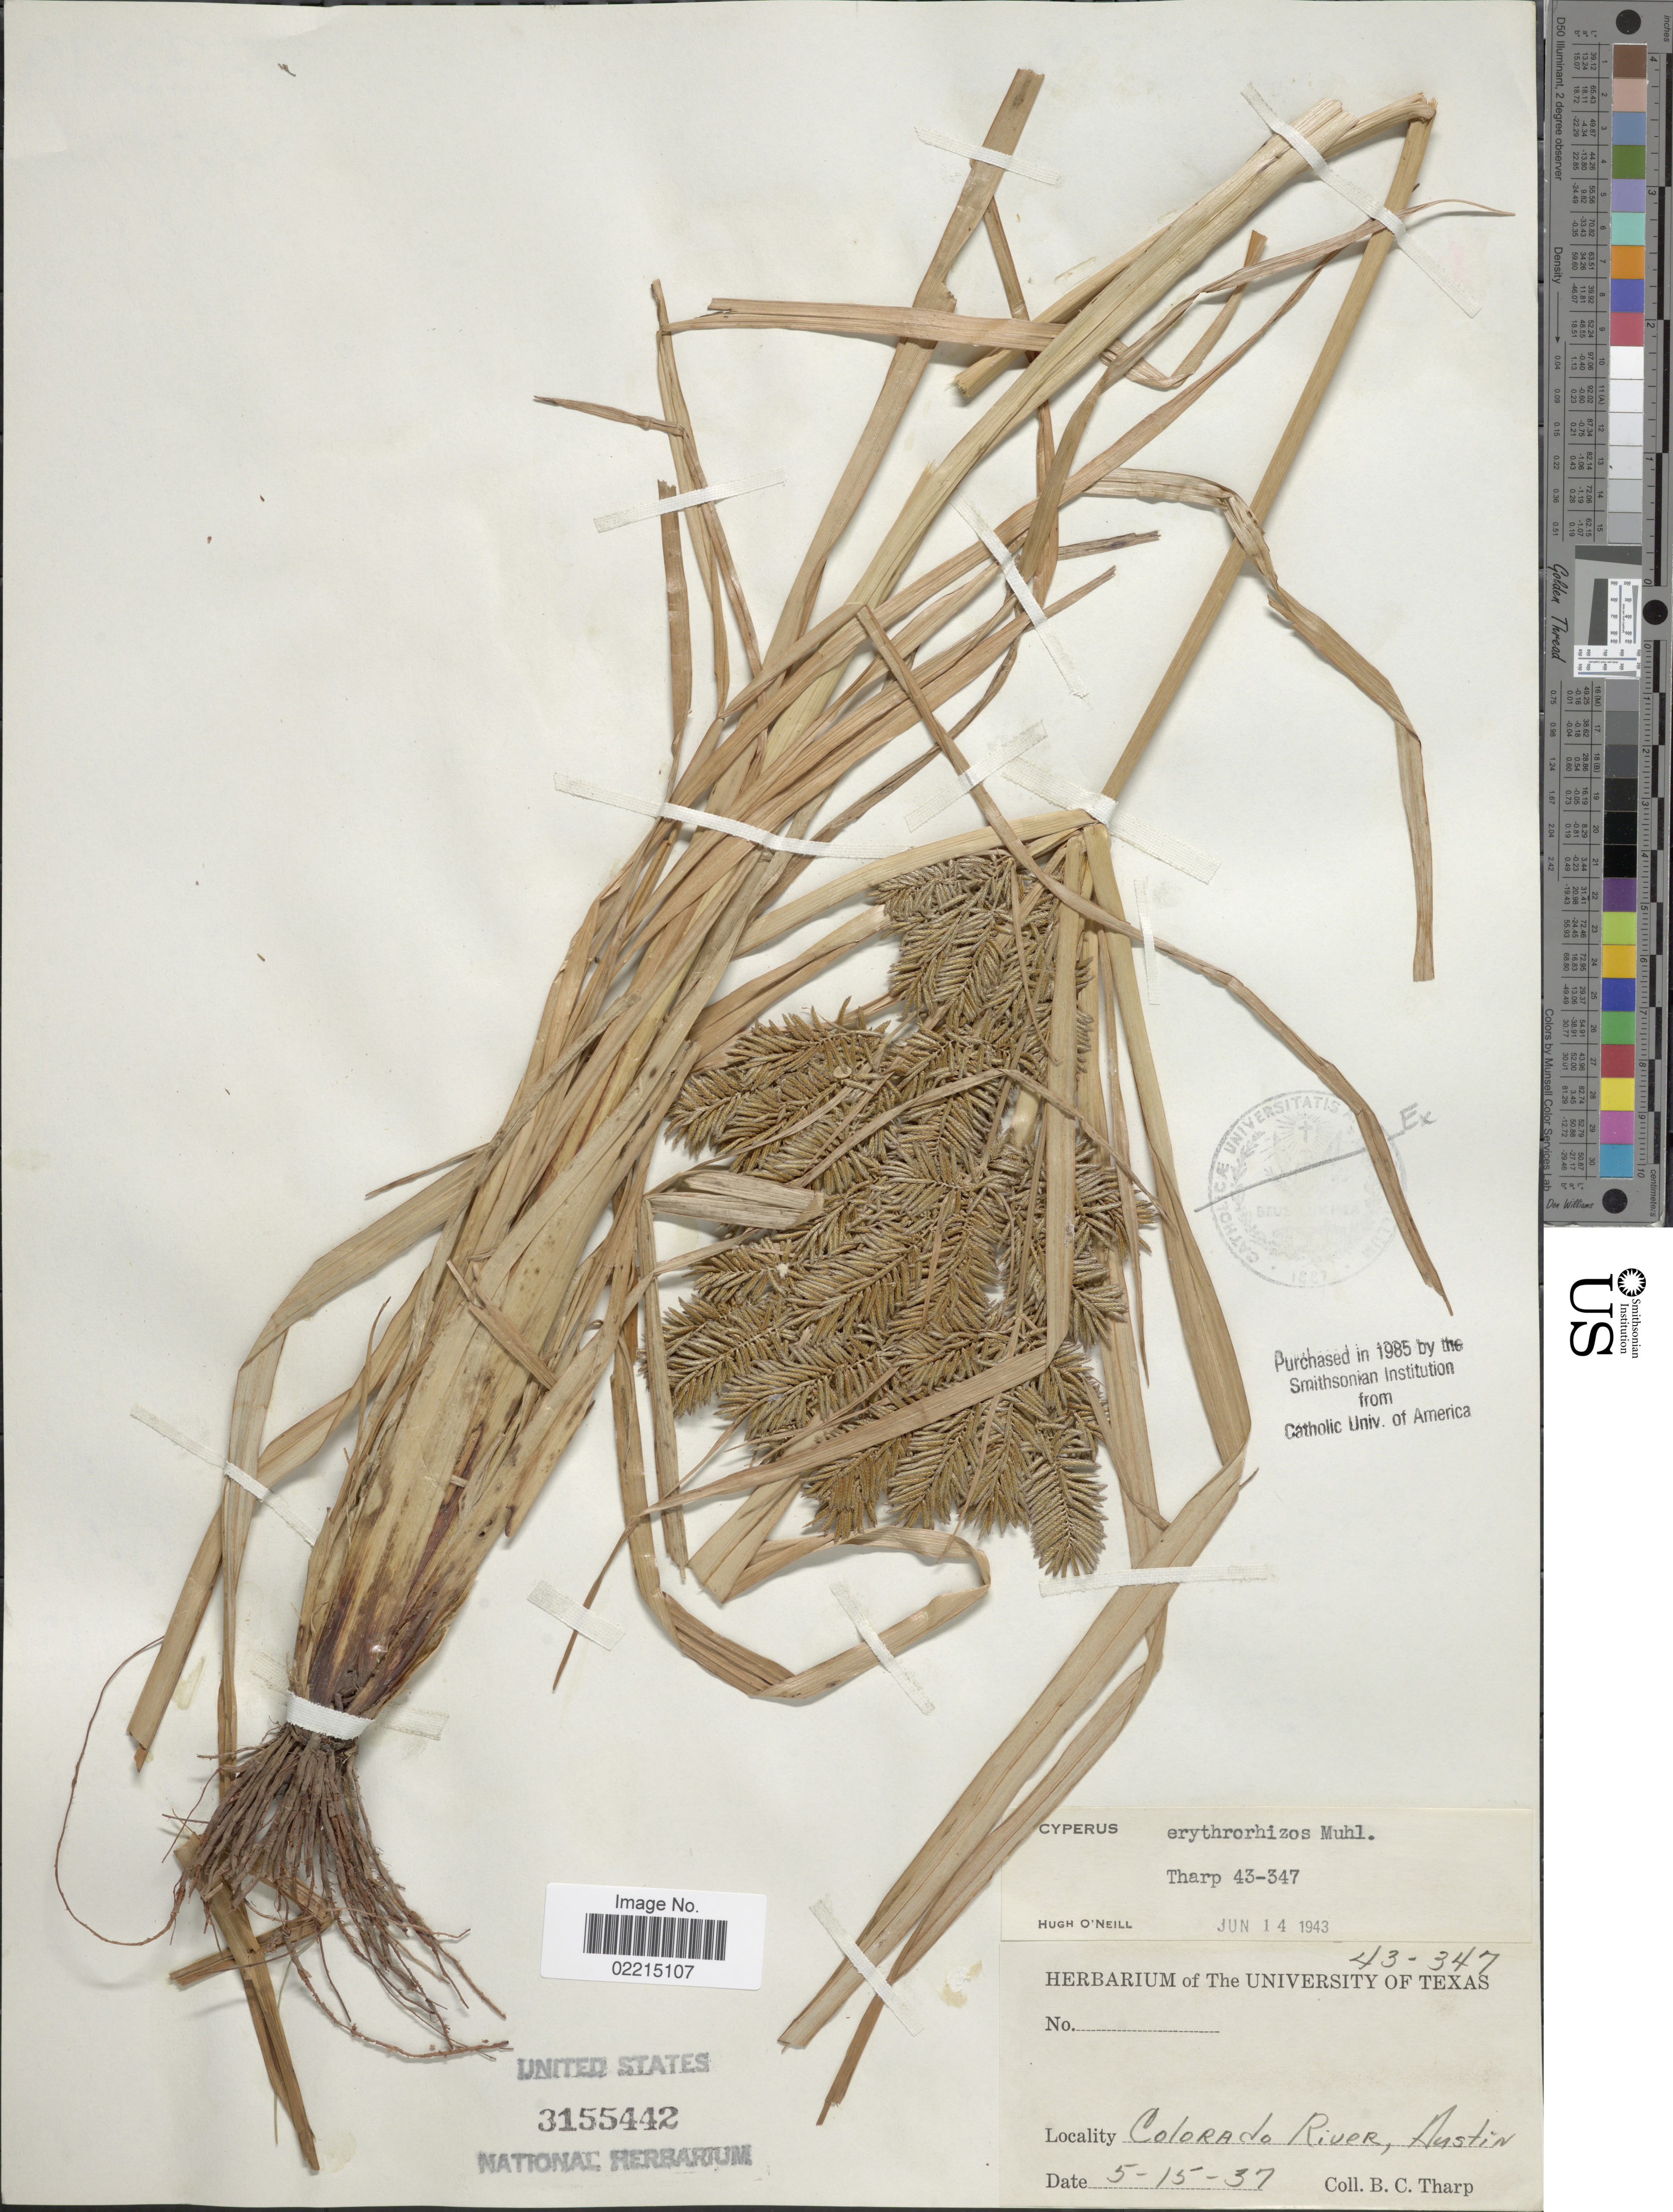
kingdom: Plantae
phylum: Tracheophyta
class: Liliopsida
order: Poales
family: Cyperaceae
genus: Cyperus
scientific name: Cyperus erythrorhizos Muhl.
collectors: B. C. Tharp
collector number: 43-347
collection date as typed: Transcribed d/m/y: 15/5/37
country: United States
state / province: Texas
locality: Colorado River, Austin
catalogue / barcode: US 3155442